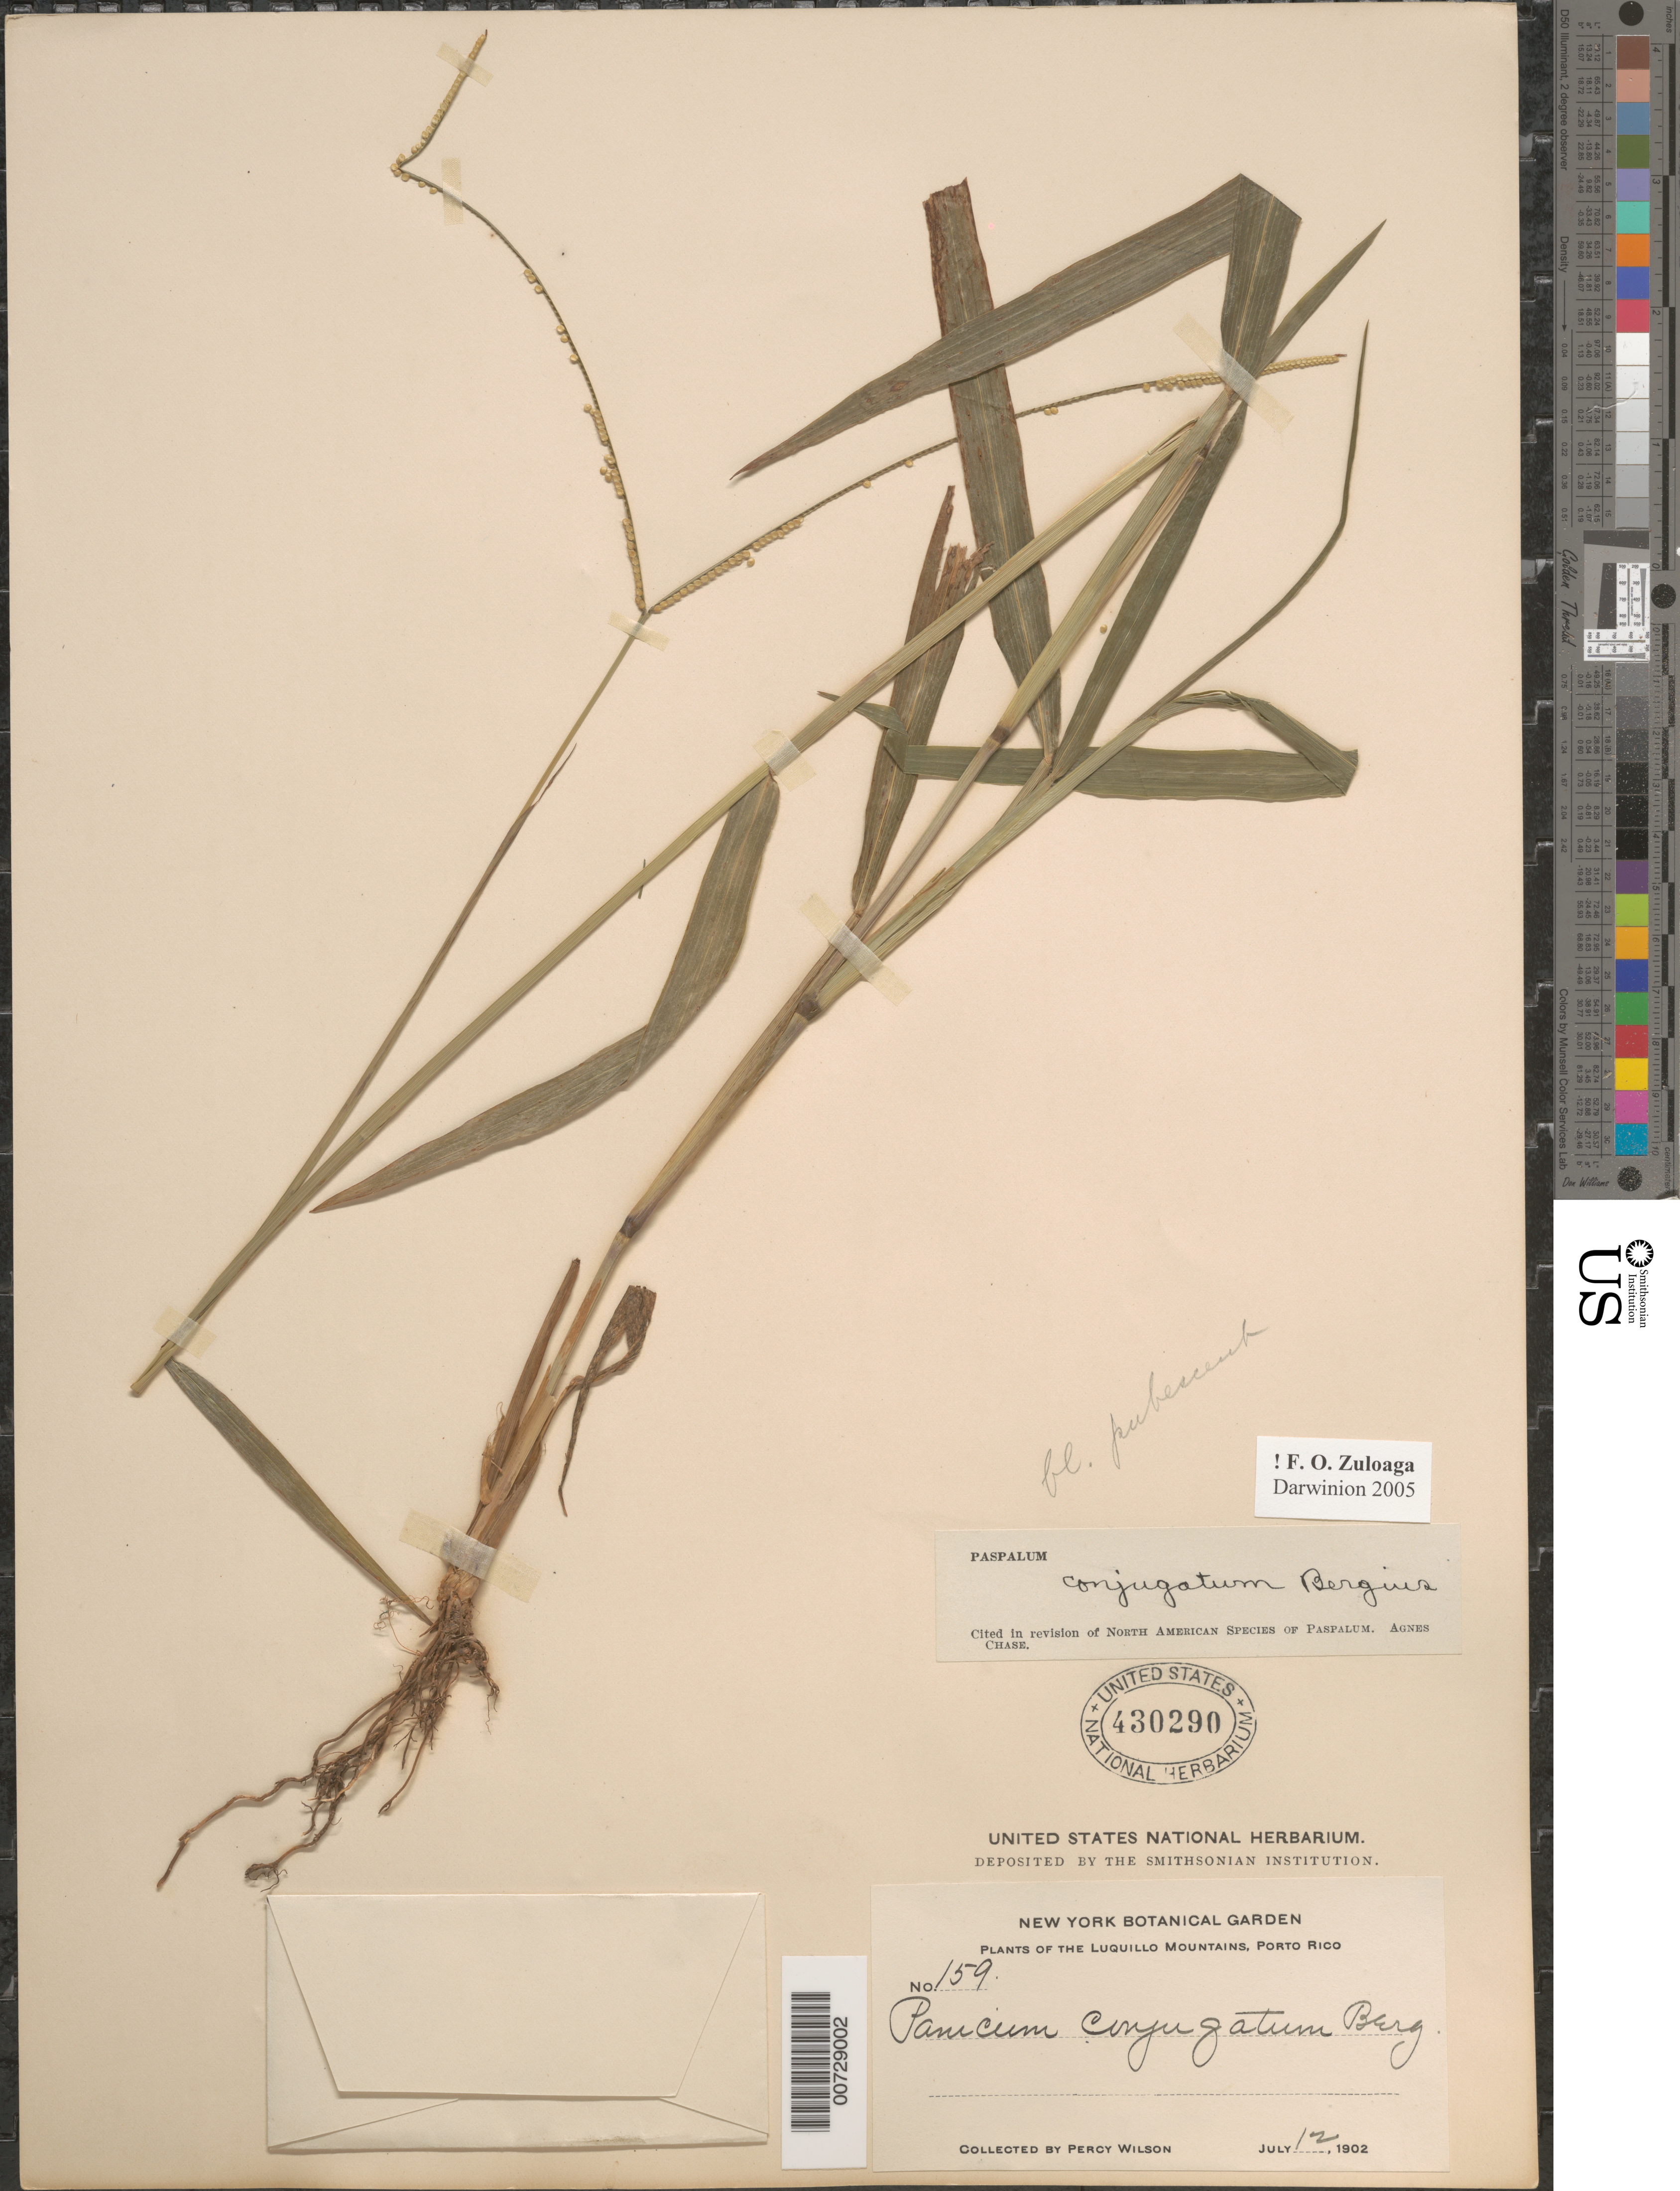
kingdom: Plantae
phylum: Tracheophyta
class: Liliopsida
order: Poales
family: Poaceae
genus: Paspalum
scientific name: Paspalum conjugatum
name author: P.J. Bergius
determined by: Chase, [M.] Agnes, (US)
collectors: P. Wilson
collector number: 159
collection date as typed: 12 Jul 1902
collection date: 1902-07-12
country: Puerto Rico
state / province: Luquillo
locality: Luquillo Mts.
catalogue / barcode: US 430290